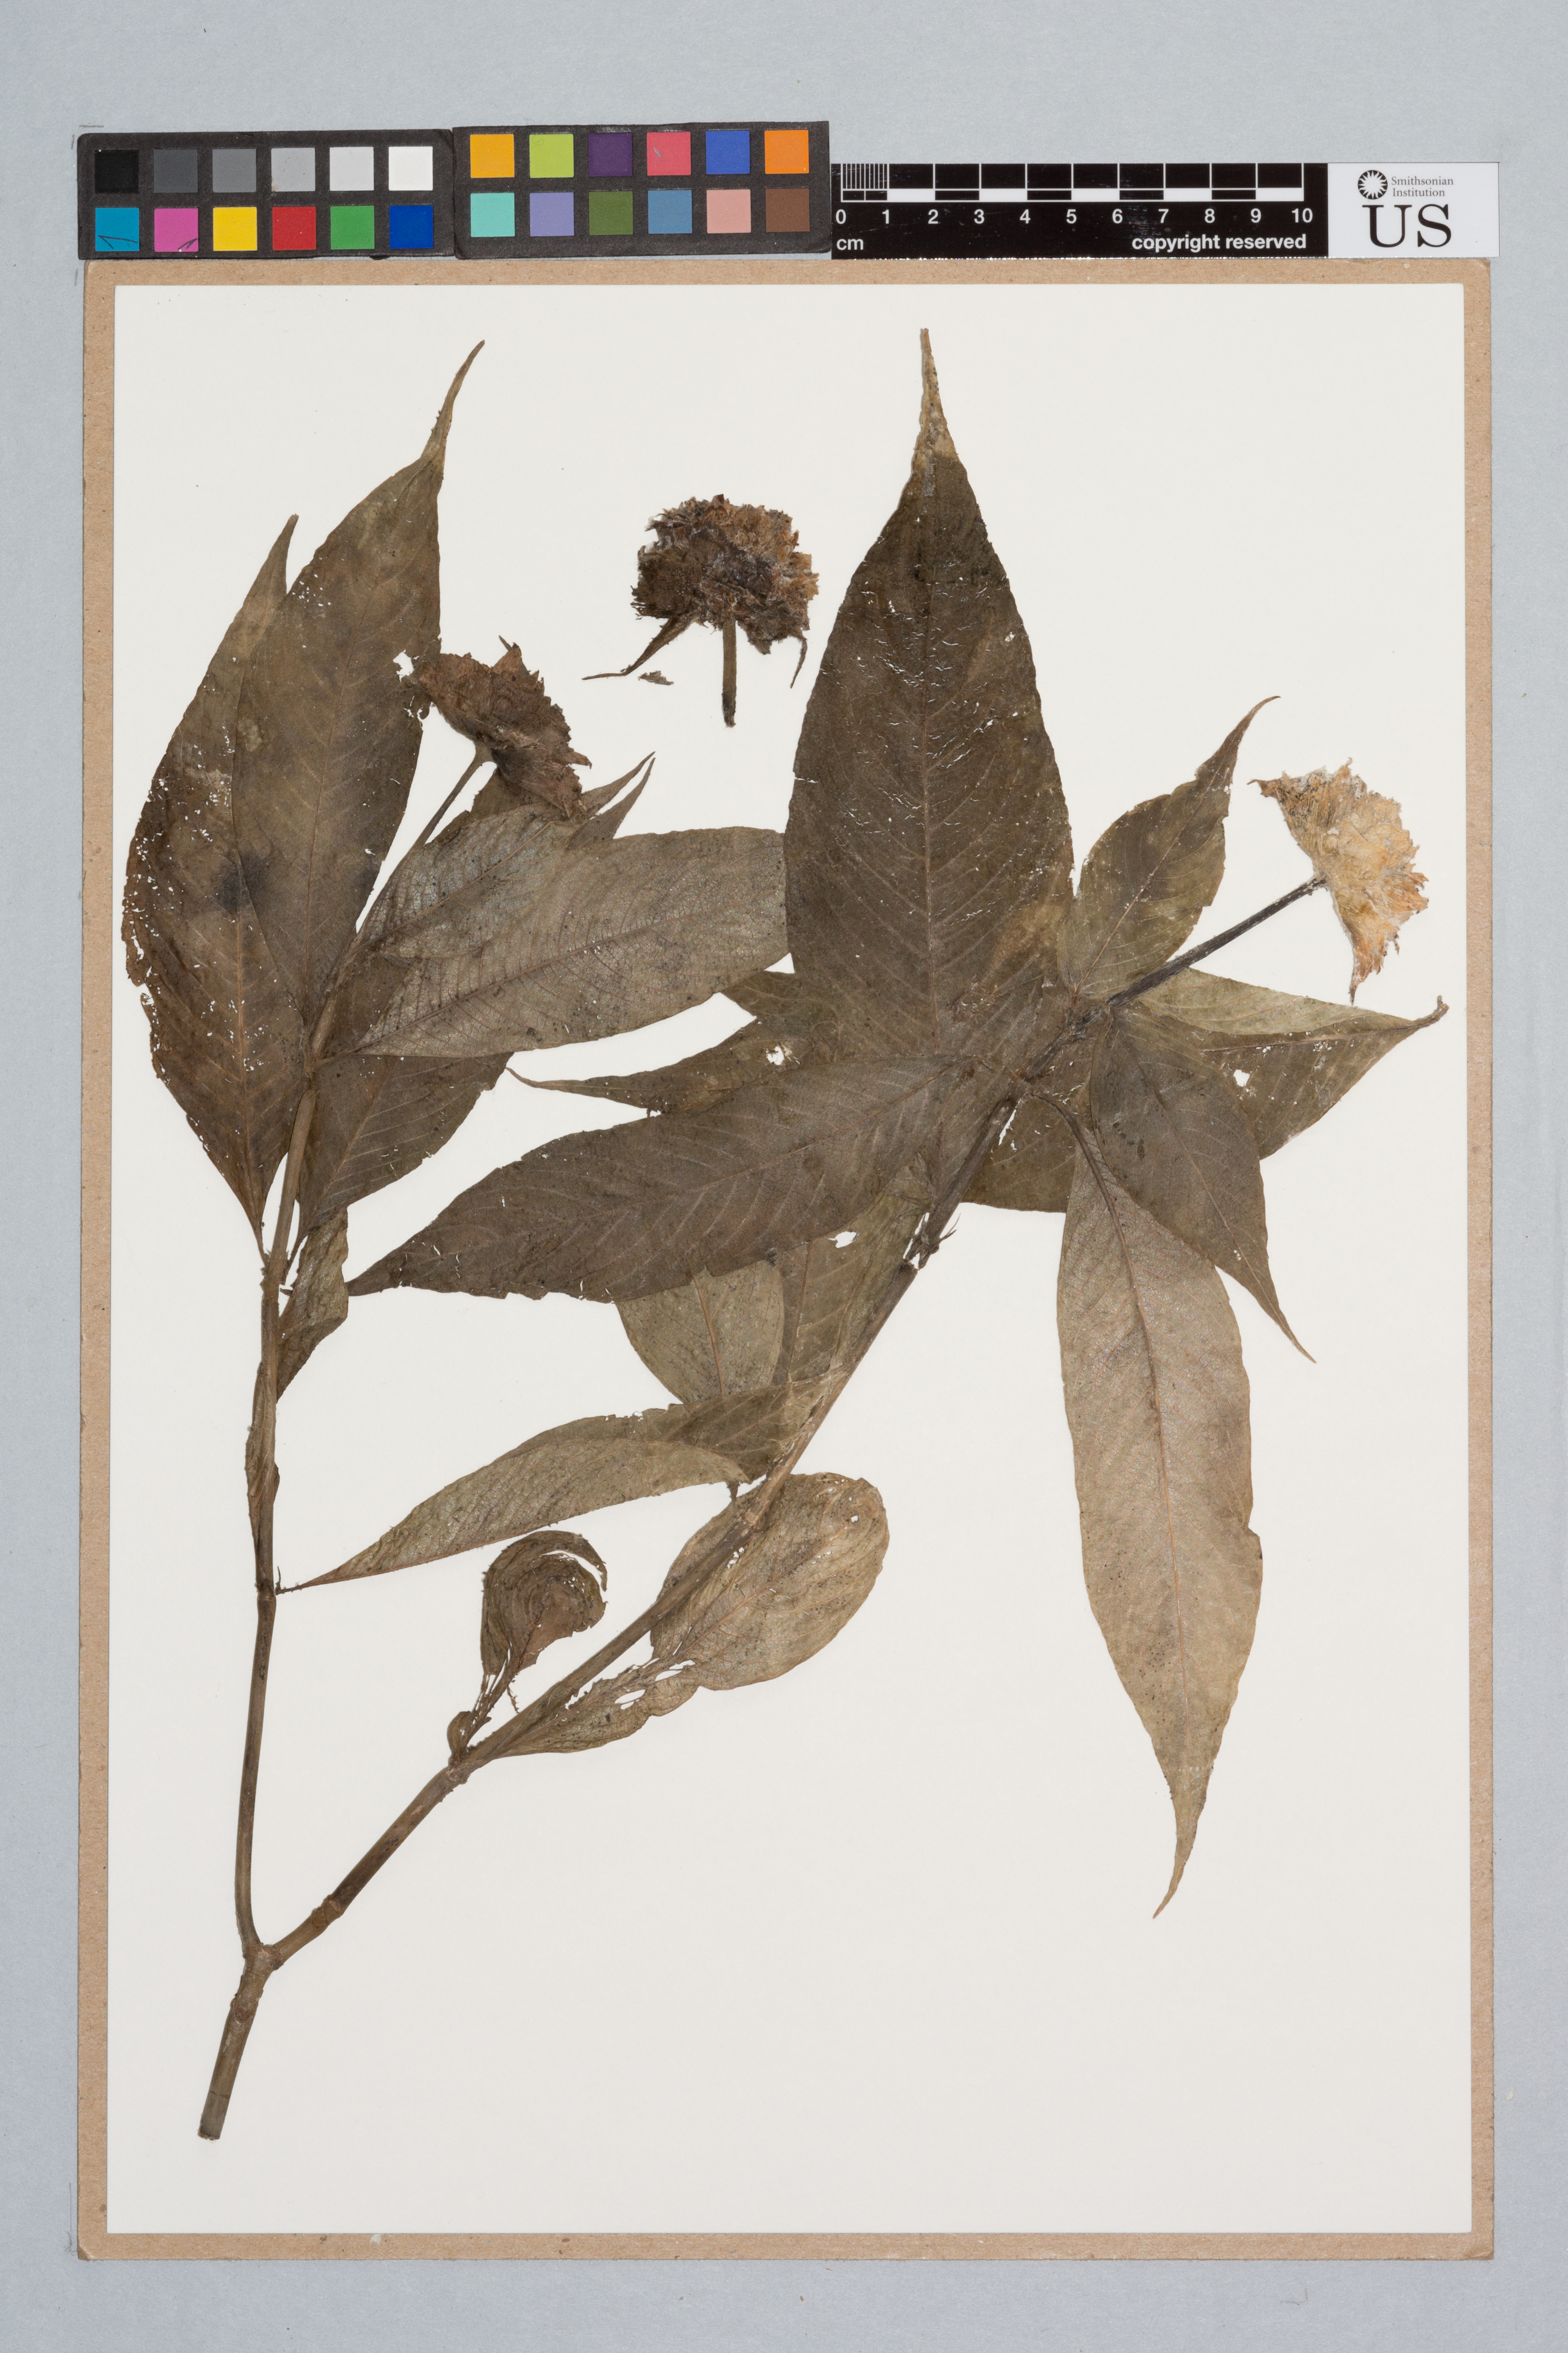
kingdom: Plantae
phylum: Tracheophyta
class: Magnoliopsida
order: Gentianales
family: Rubiaceae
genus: Psychotria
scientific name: Psychotria rosea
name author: (Benth.) Müll. Arg.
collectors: R. S. Cowan & T. R. Soderstrom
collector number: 2124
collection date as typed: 9-Mar-62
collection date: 1962-03-09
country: Guyana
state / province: Potaro-Siparuni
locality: Potaro River, ca. 3.5 mi. above Kaieteur Falls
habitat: Growing in waters edge where swamp forest joins river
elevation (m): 427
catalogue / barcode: US 2441148